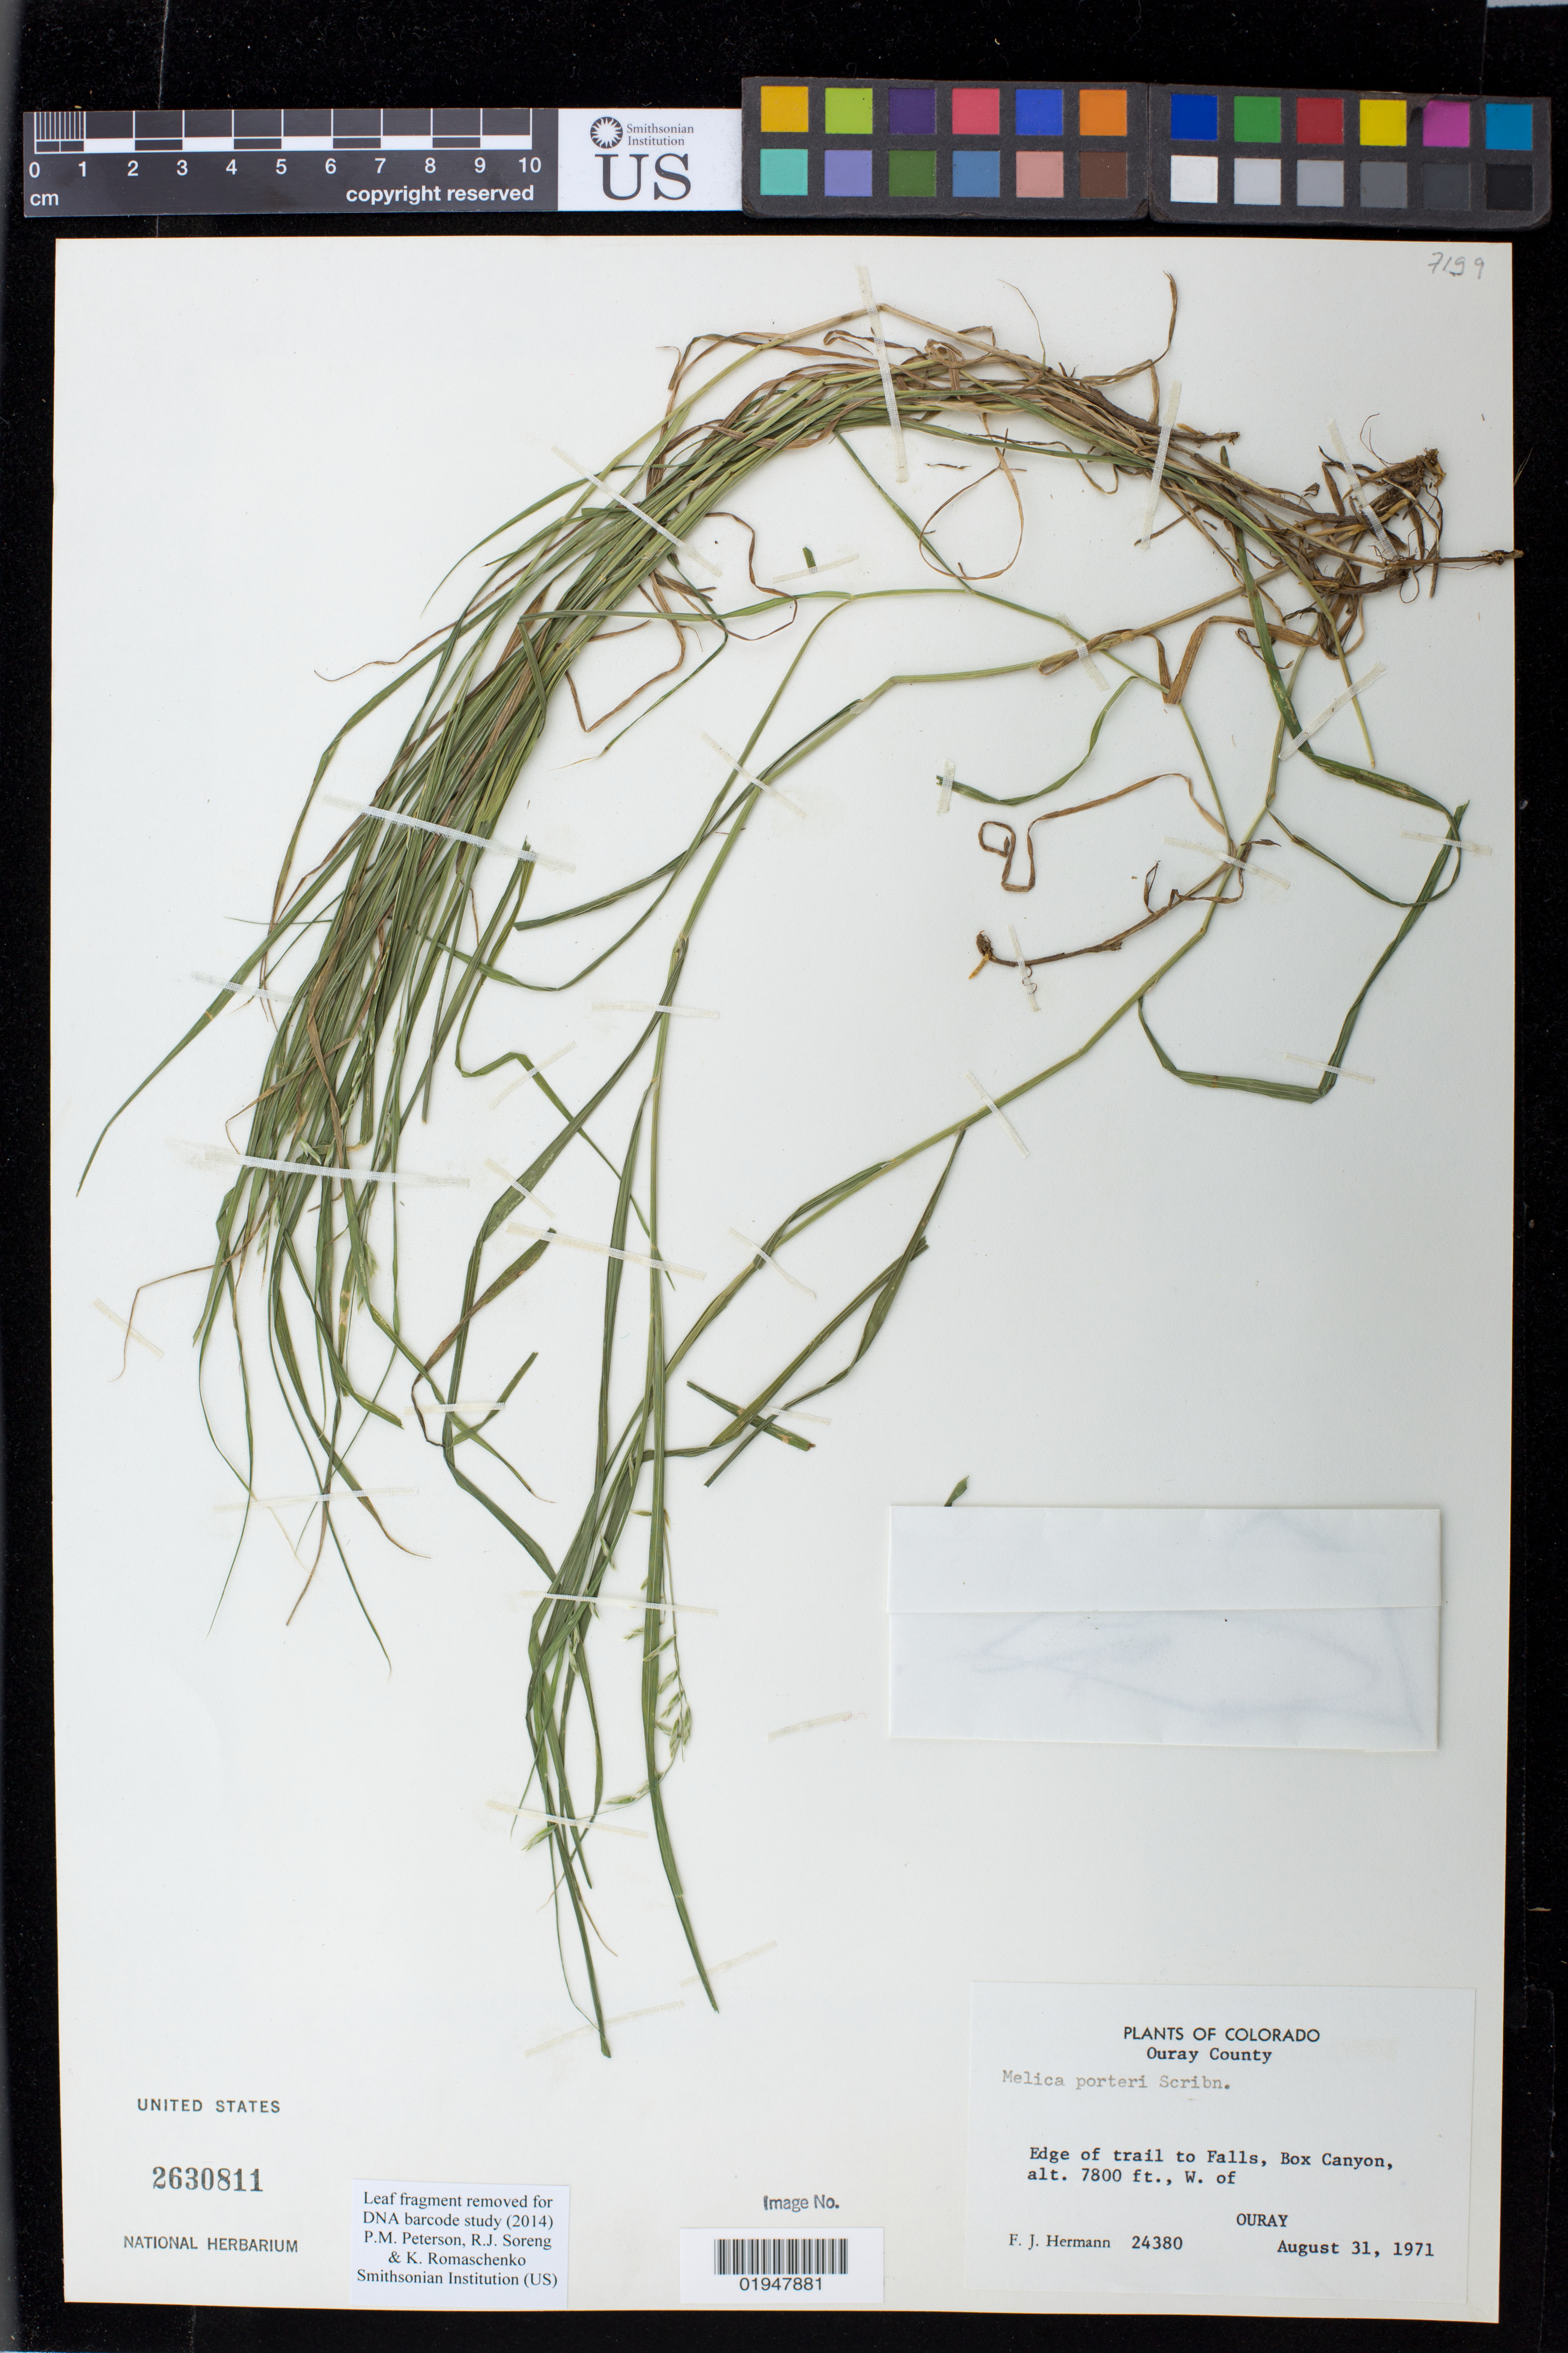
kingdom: Plantae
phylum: Tracheophyta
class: Liliopsida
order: Poales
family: Poaceae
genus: Melica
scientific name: Melica porteri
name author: Scribn.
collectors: F. J. Hermann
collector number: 24380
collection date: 1971-08-31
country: United States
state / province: Colorado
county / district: Ouray County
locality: Edge of trail to Falls, Box Canyon, W. of Ouray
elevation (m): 2377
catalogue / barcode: US 2630811